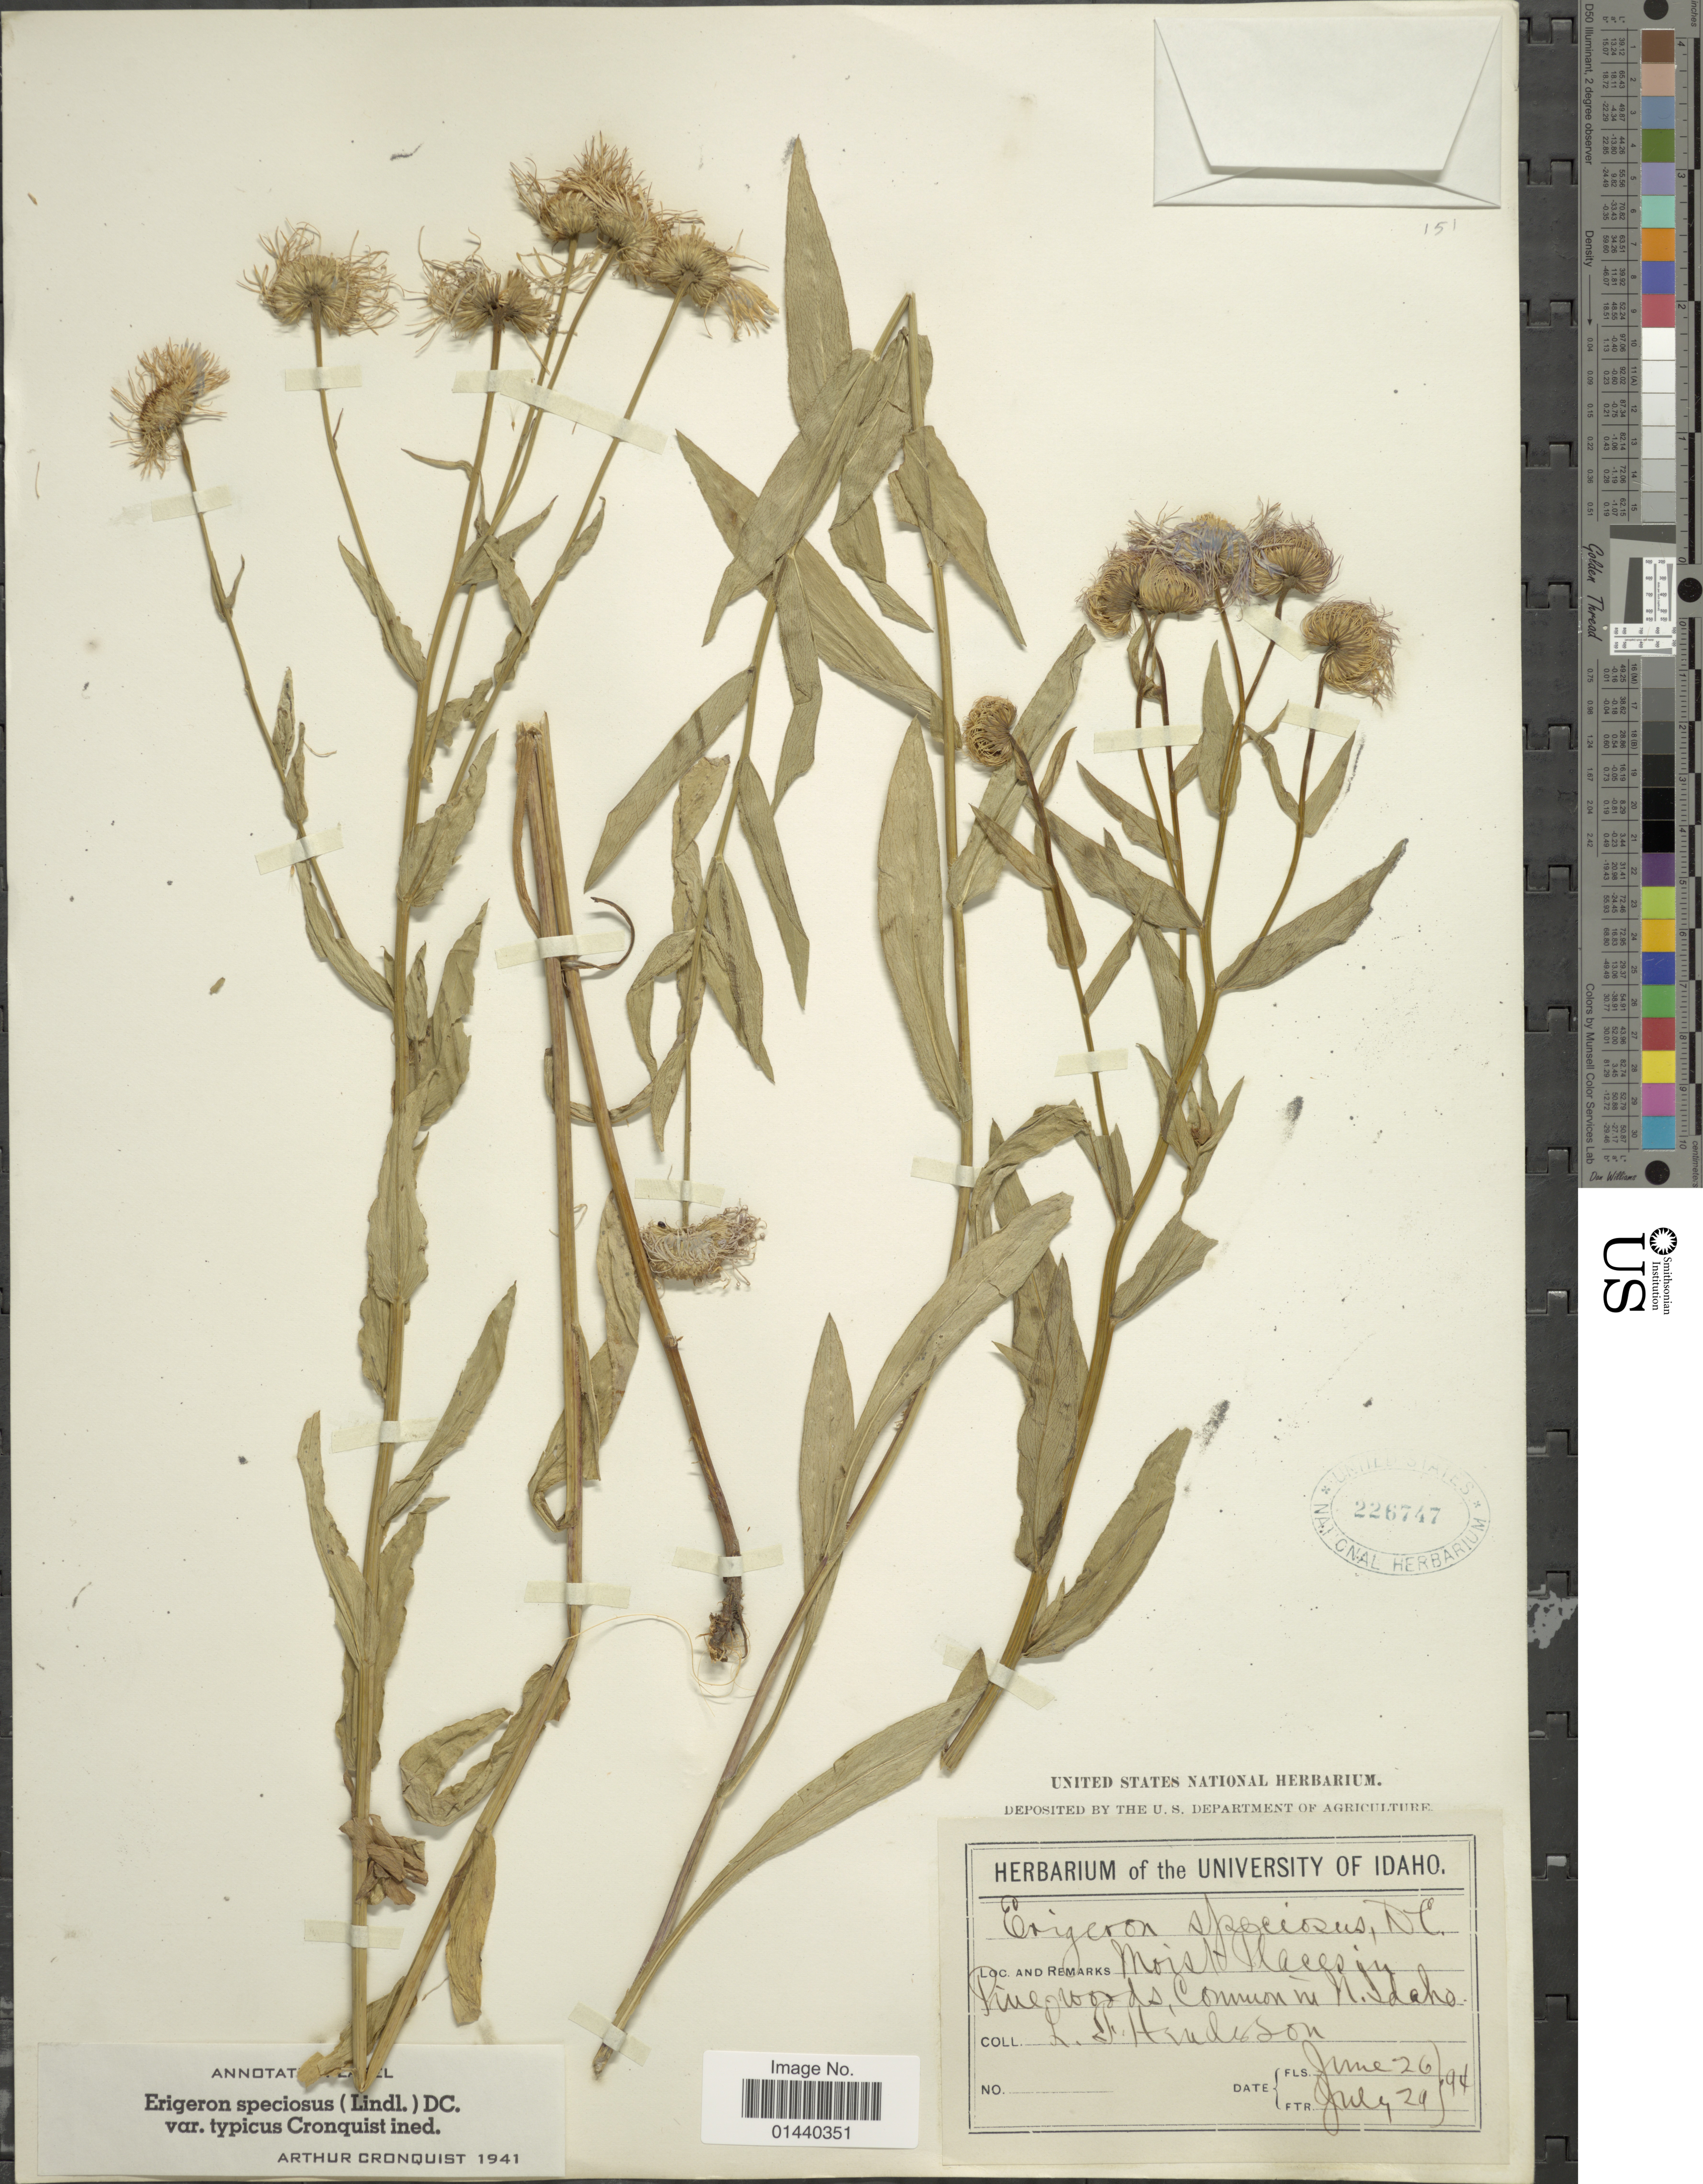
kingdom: Plantae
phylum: Tracheophyta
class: Magnoliopsida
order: Asterales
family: Asteraceae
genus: Erigeron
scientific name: Erigeron speciosus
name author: (Lindl.) DC.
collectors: L. F. Hudson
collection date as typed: Transcribed d/m/y: 26/6/94 to 29/7/94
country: United States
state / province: Idaho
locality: Pine woods, common in N. Idaho.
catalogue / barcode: US 226747